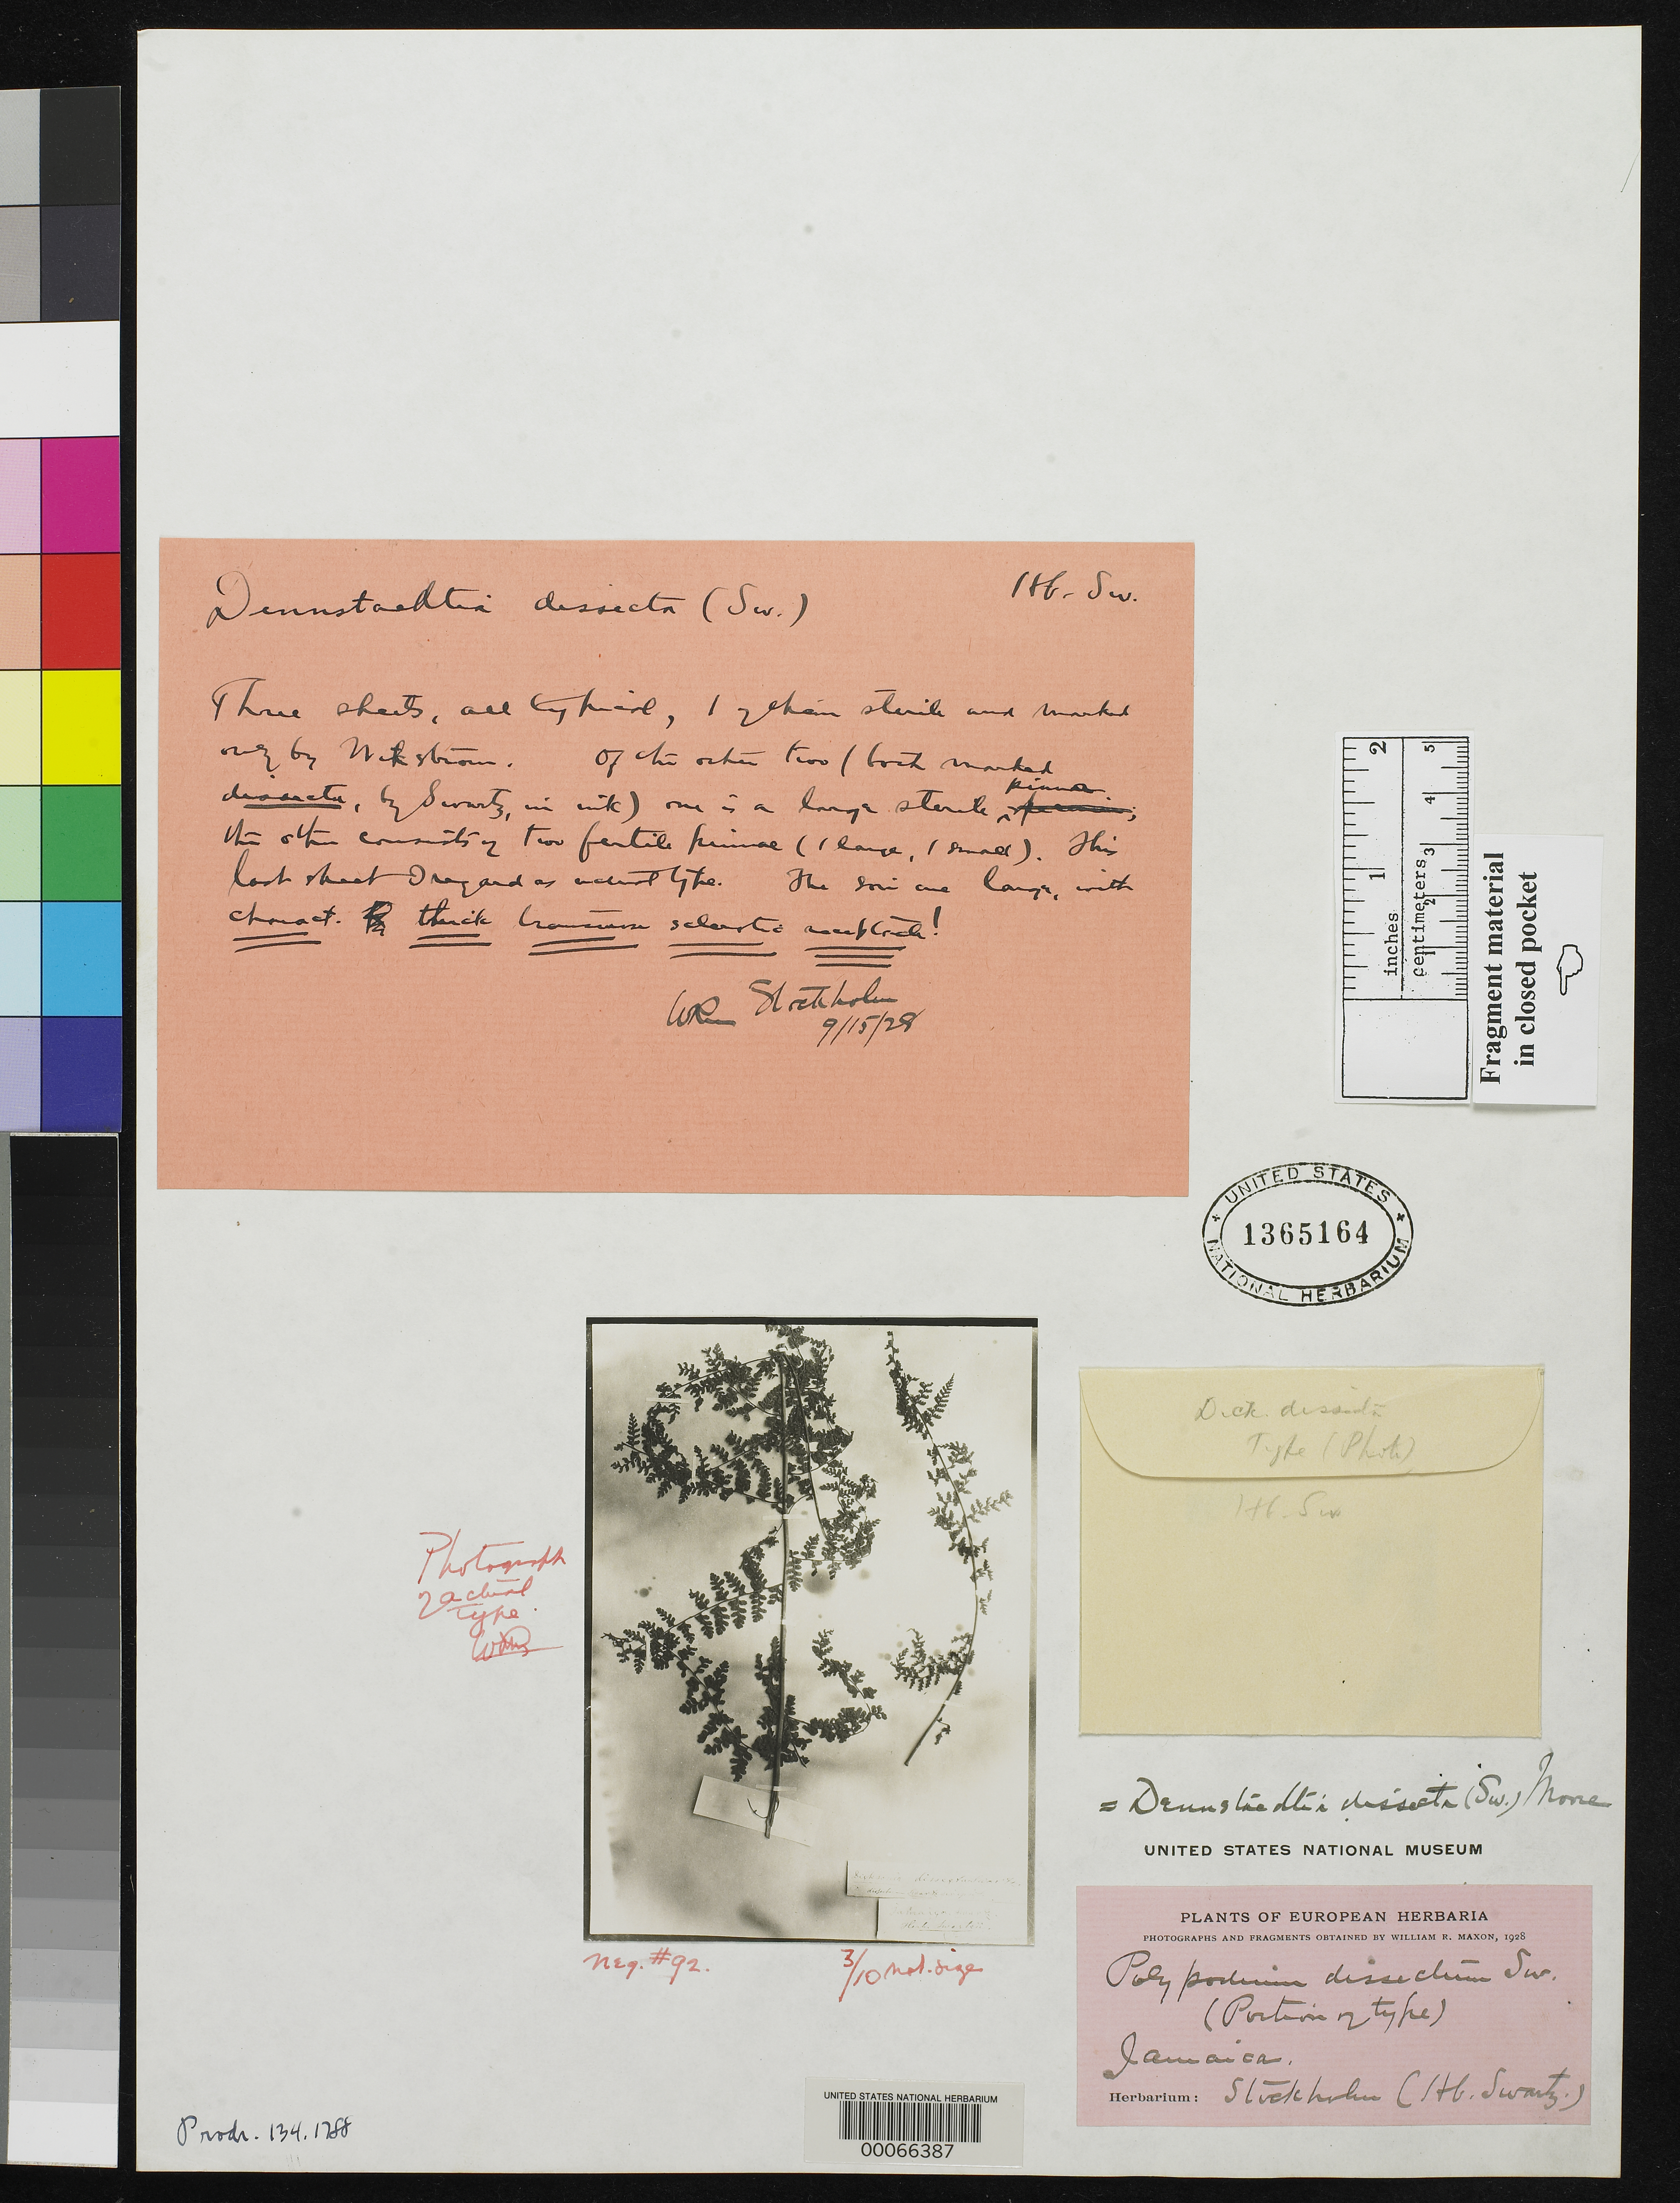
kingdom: Plantae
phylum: Tracheophyta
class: Polypodiopsida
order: Polypodiales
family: Polypodiaceae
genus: Polypodium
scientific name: Polypodium dissectum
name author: Sw.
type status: Type Fragment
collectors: O. P. Swartz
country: Jamaica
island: Greater Antilles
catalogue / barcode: US 1365164